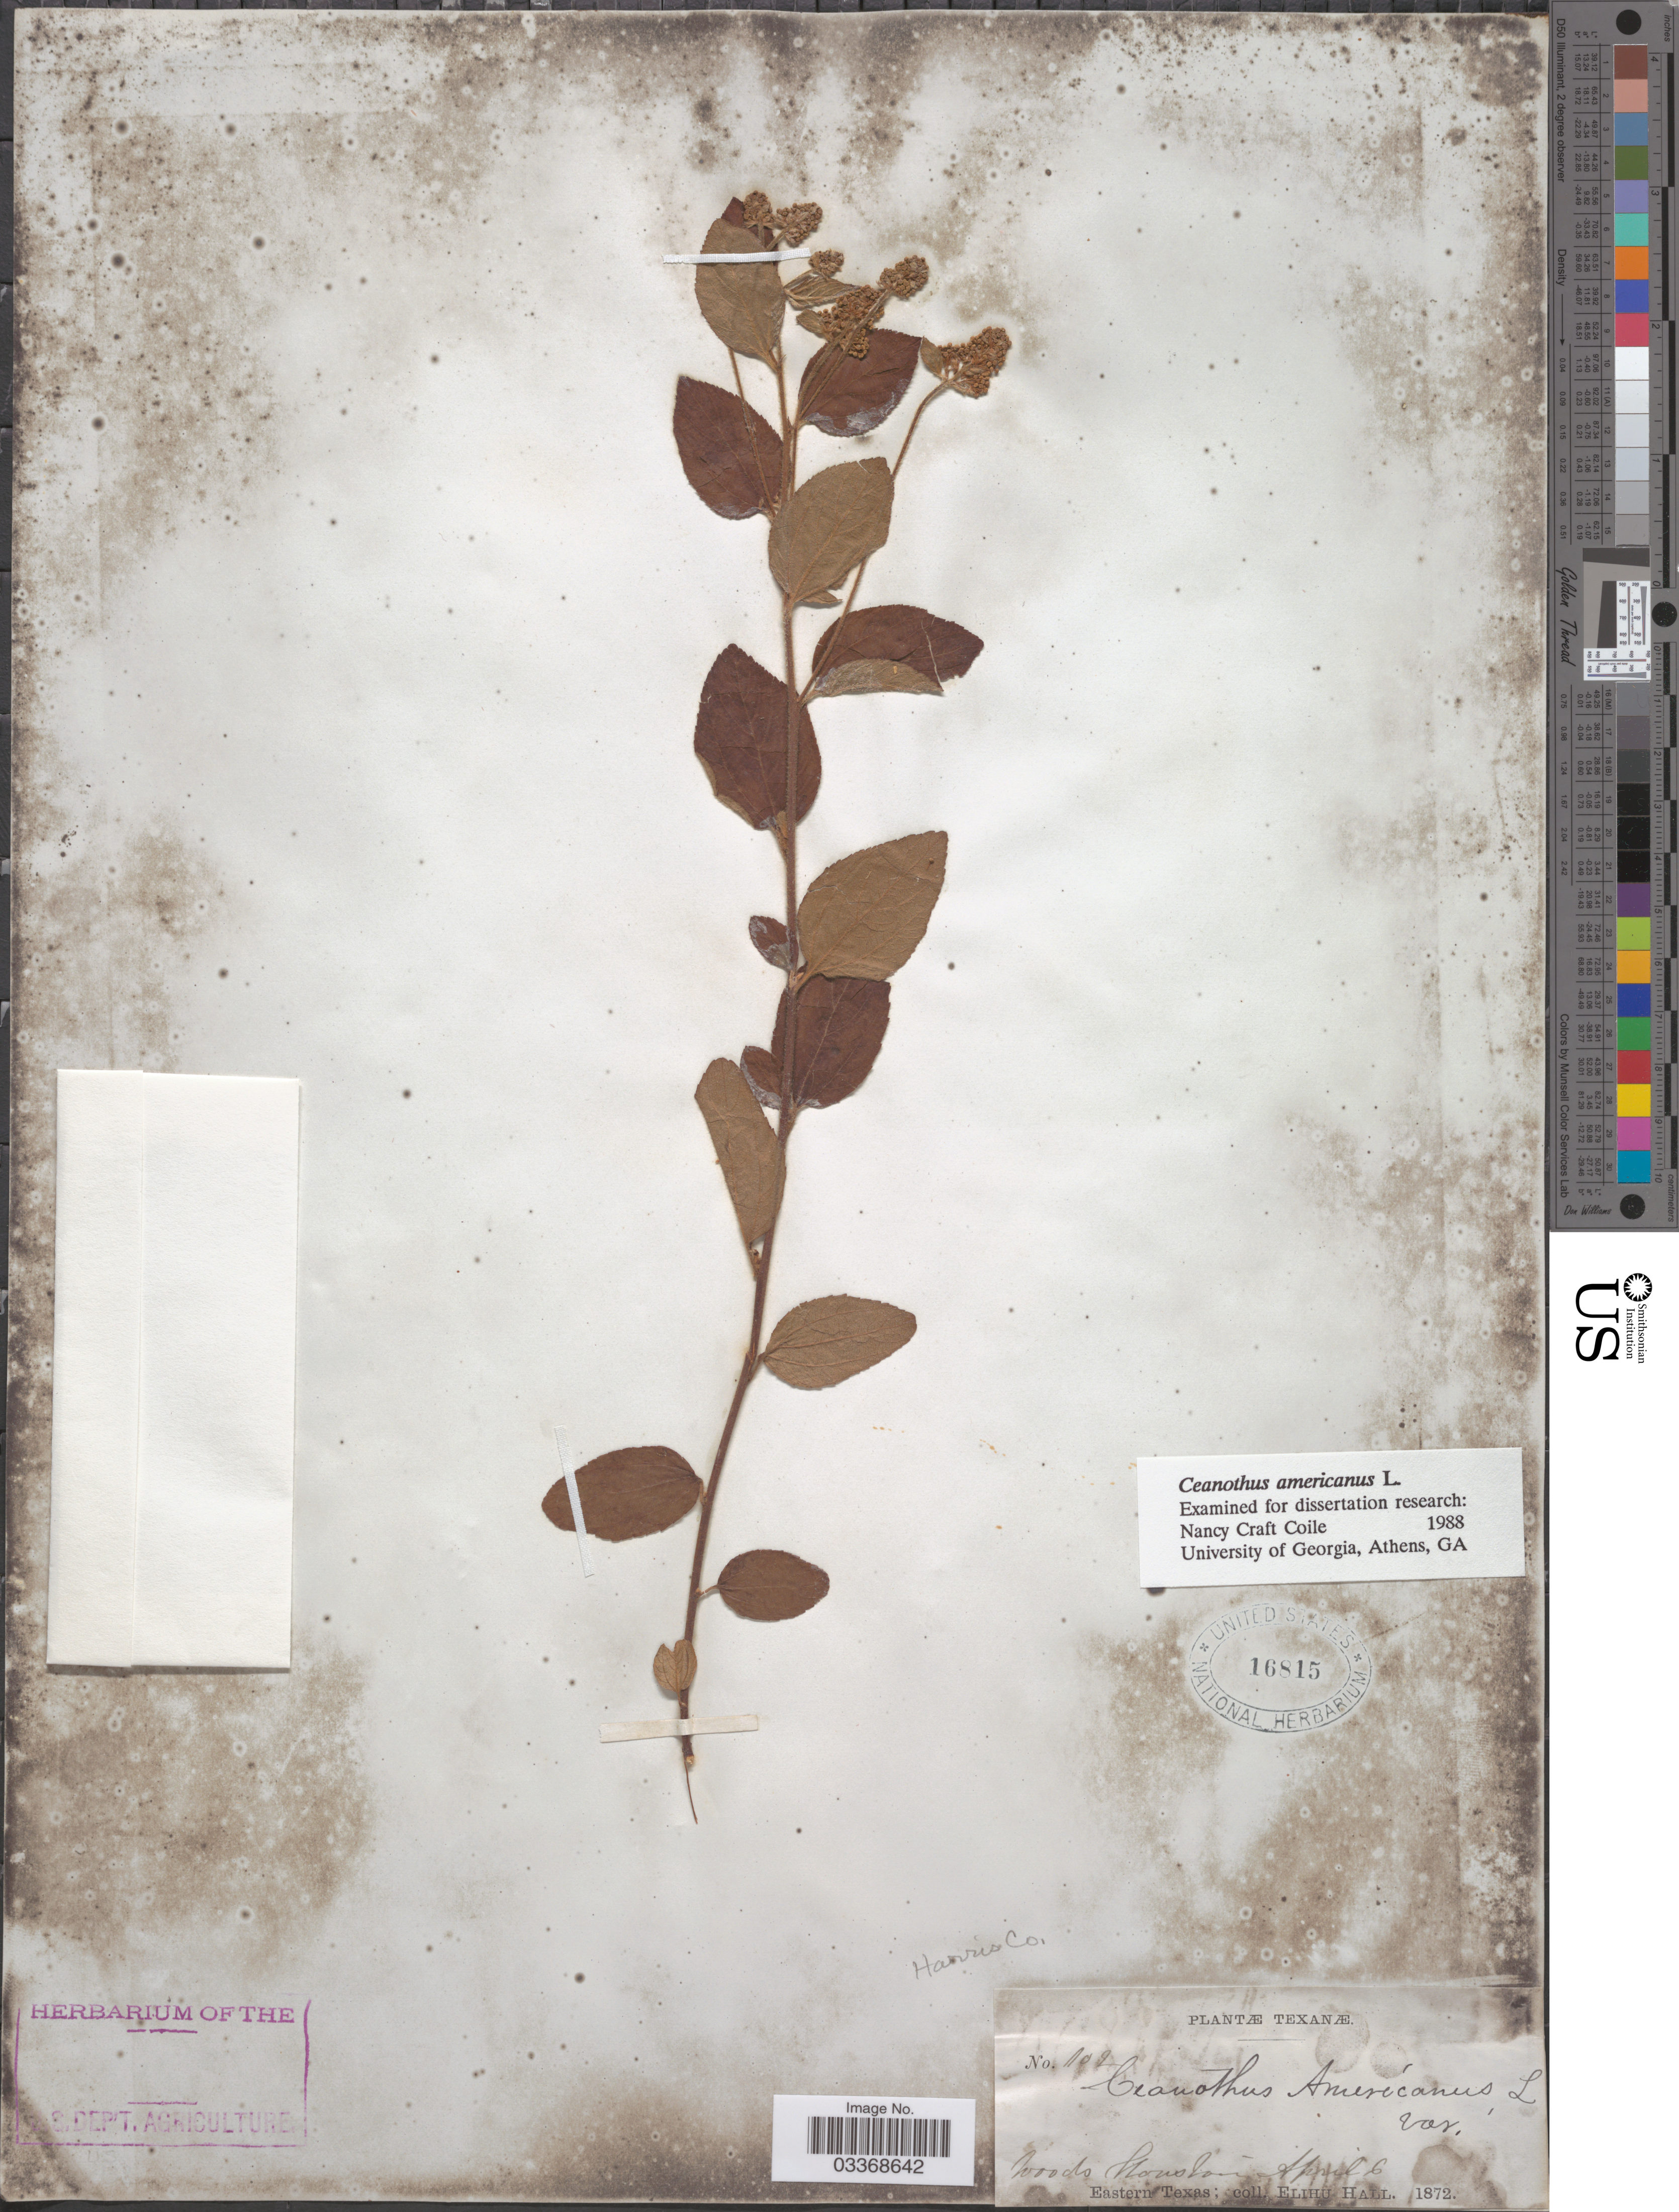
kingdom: Plantae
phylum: Tracheophyta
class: Magnoliopsida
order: Rosales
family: Rhamnaceae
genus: Ceanothus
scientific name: Ceanothus americanus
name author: L.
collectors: E. Hall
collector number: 102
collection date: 1872-04-06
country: United States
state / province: Texas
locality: Eastern Texas, Harris Co., Houston.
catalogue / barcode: US 16815